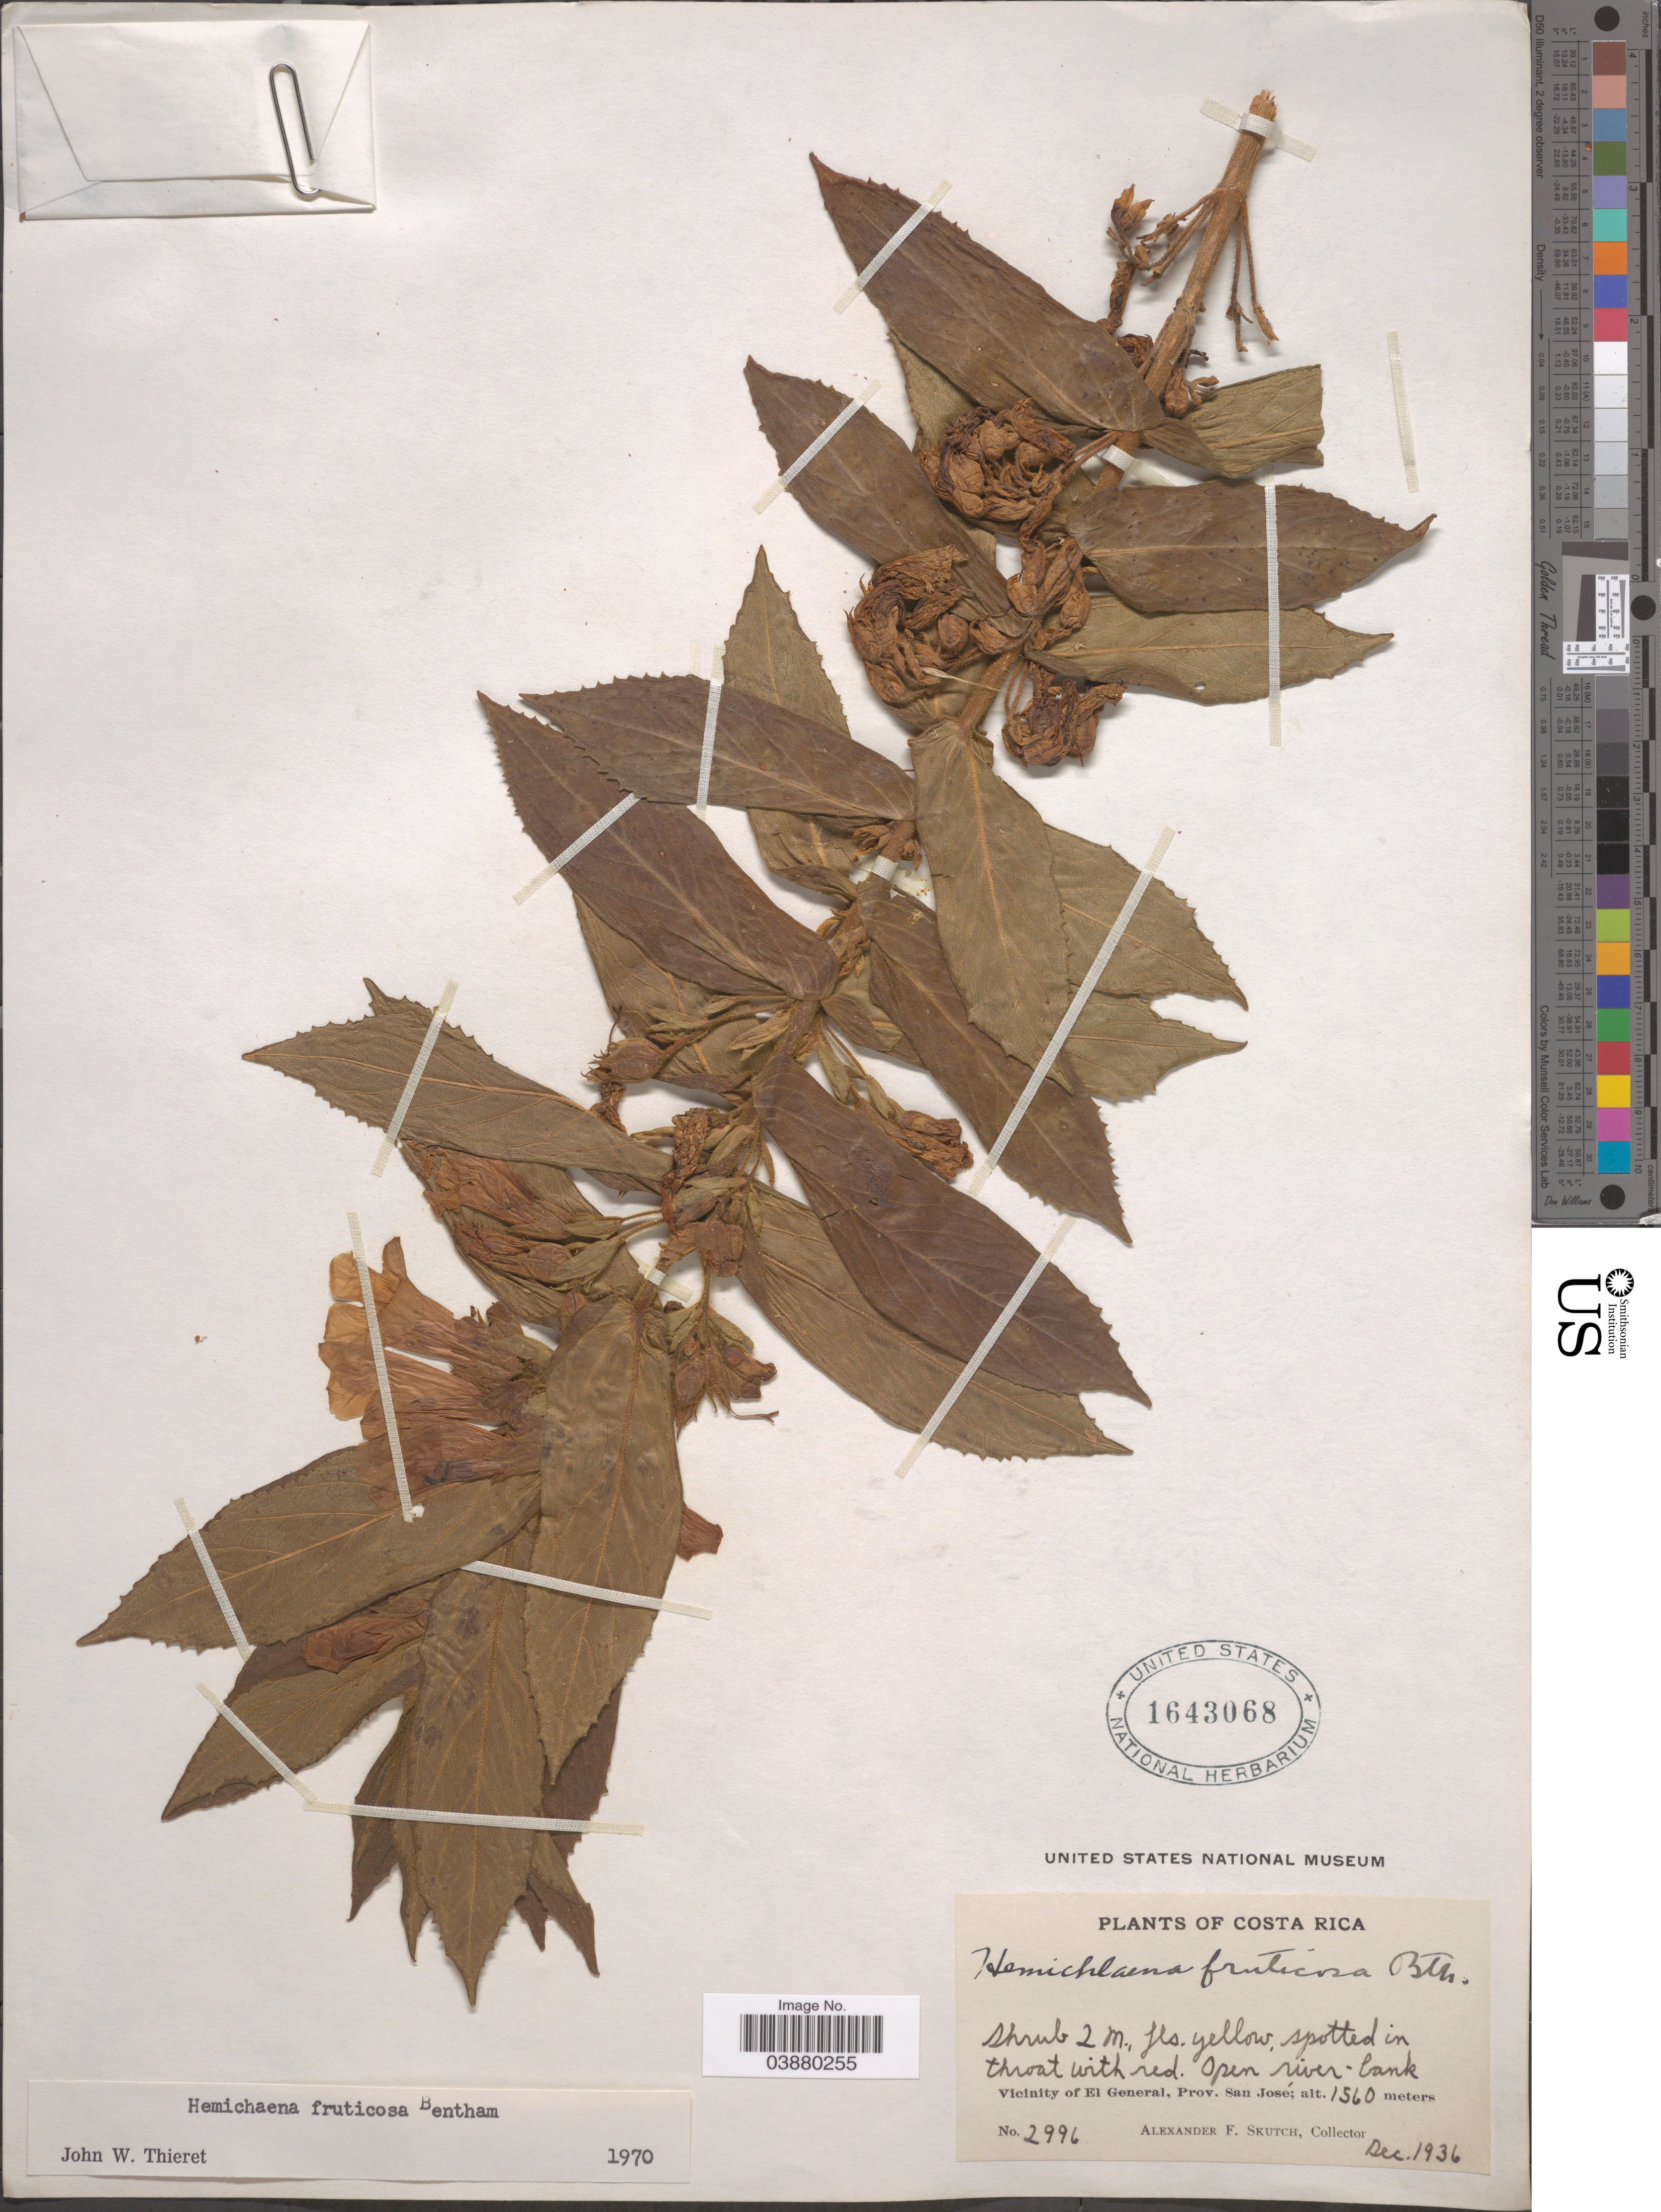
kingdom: Plantae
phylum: Tracheophyta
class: Magnoliopsida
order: Lamiales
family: Phrymaceae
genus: Hemichaena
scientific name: Hemichaena fruticosa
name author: Benth.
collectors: A. F. Skutch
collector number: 2996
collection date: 1936-12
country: Costa Rica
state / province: San José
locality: Vicinity of El General.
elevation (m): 1560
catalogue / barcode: US 1643068